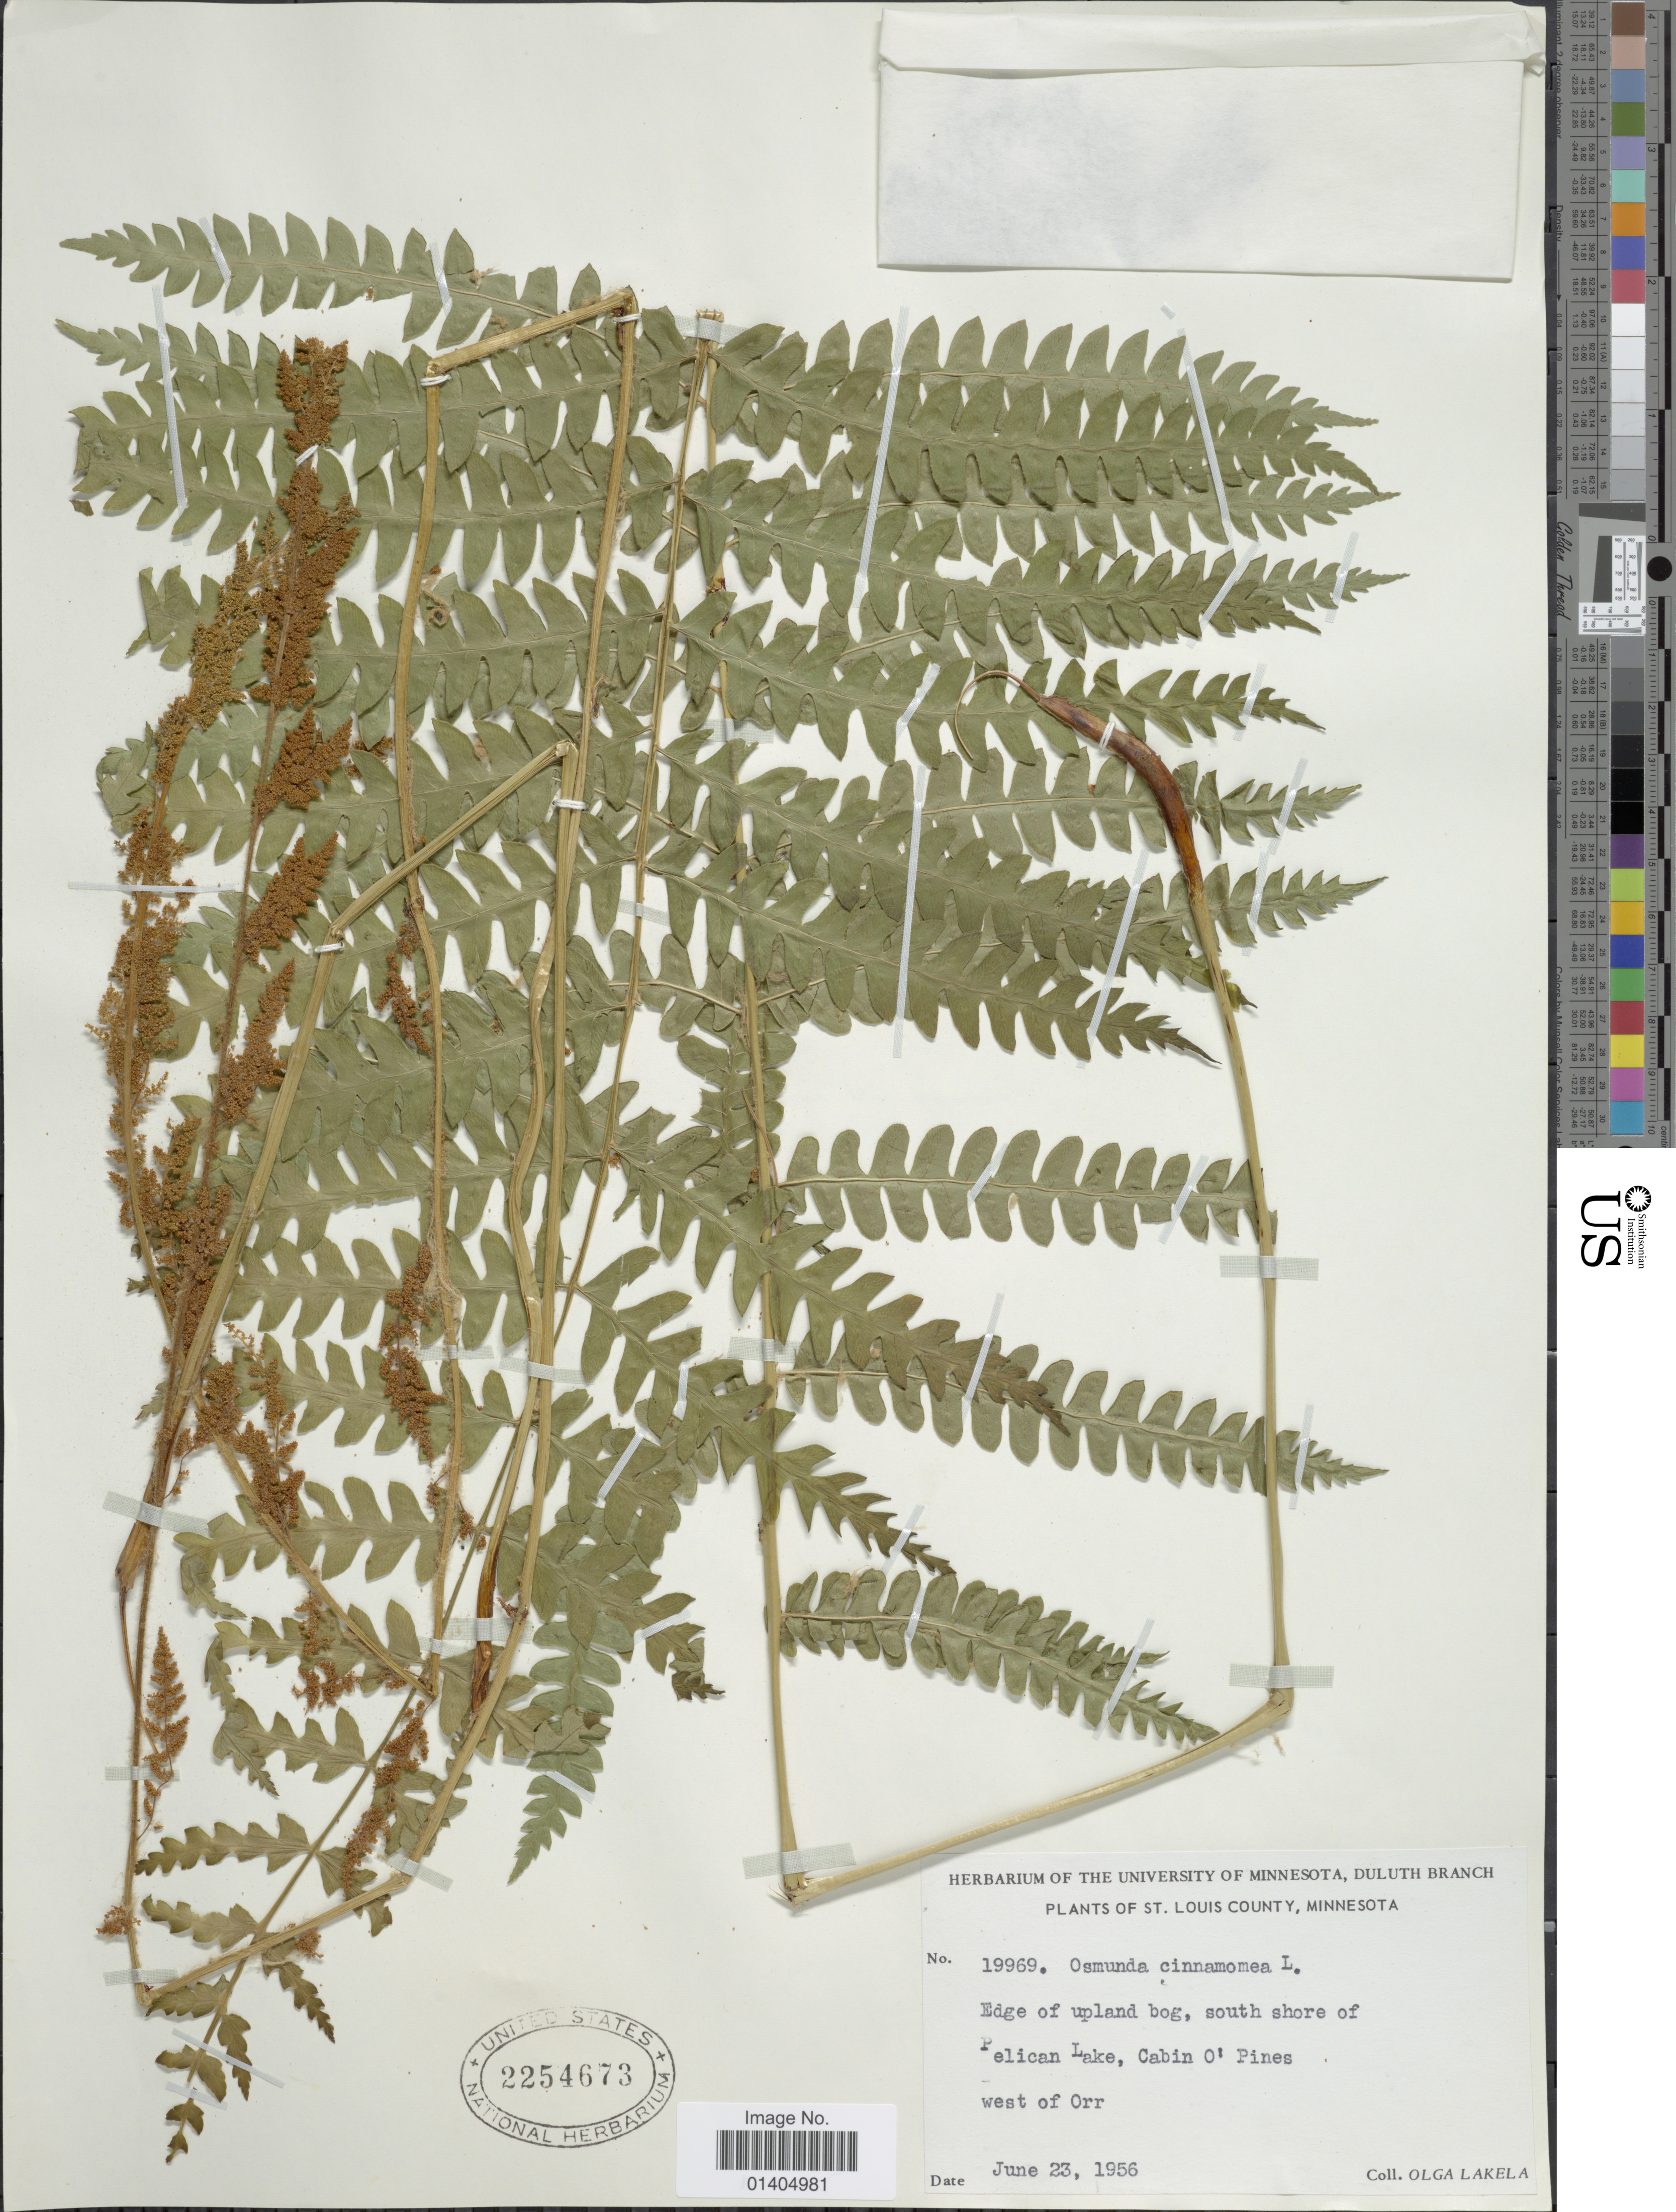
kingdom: Plantae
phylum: Tracheophyta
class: Polypodiopsida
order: Osmundales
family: Osmundaceae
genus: Osmundastrum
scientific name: Osmundastrum cinnamomeum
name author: (L.) C. Presl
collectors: O. K. Lakela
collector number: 19969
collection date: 1956-06-23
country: United States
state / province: Minnesota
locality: St Louis County, Edge of upland bog, south shore of Pelican Lake, Cabin o'Pines west of Orr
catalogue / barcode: US 2254673